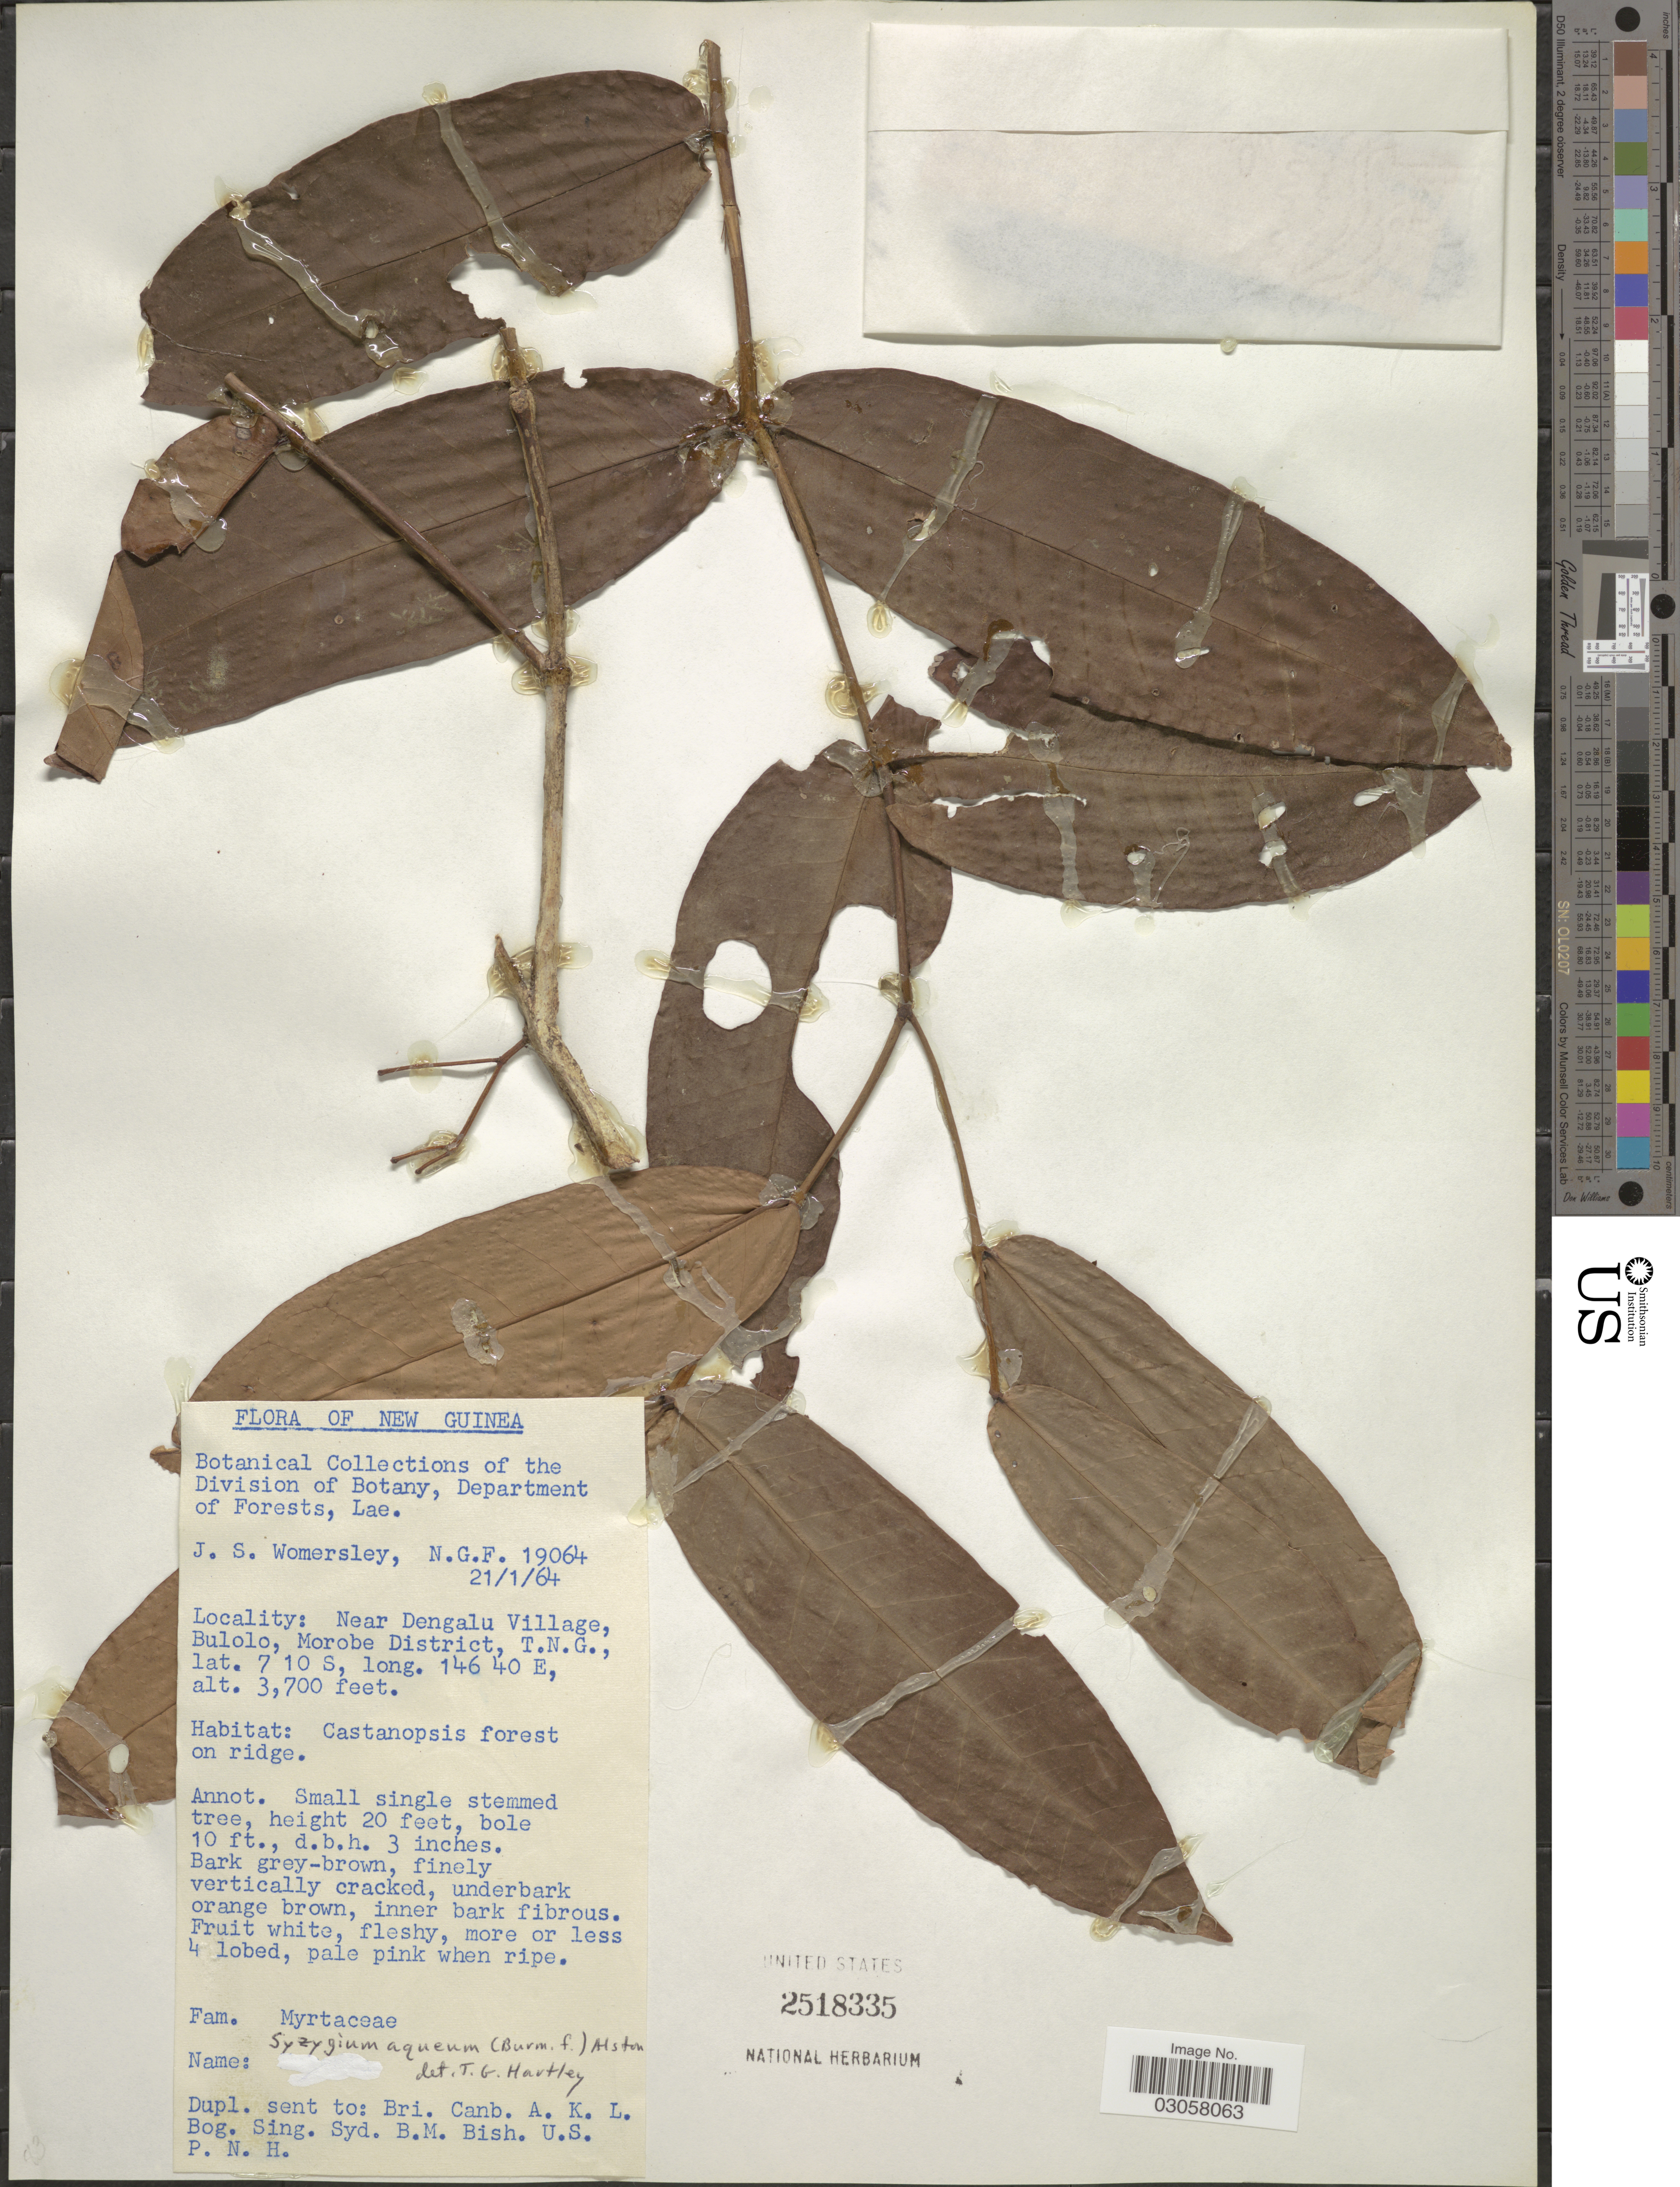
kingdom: Plantae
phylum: Tracheophyta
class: Magnoliopsida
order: Myrtales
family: Myrtaceae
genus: Syzygium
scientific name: Syzygium aqueum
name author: (Burm. f.) Altson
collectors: J. S. Womersley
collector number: N.G.F. 19064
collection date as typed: Transcribed d/m/y: 21/1/64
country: Papua New Guinea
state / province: Morobe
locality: New Guinea. Near Dengalu Village, Bulolo, Morobe District, T.N.G.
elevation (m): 1128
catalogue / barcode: US 2518335